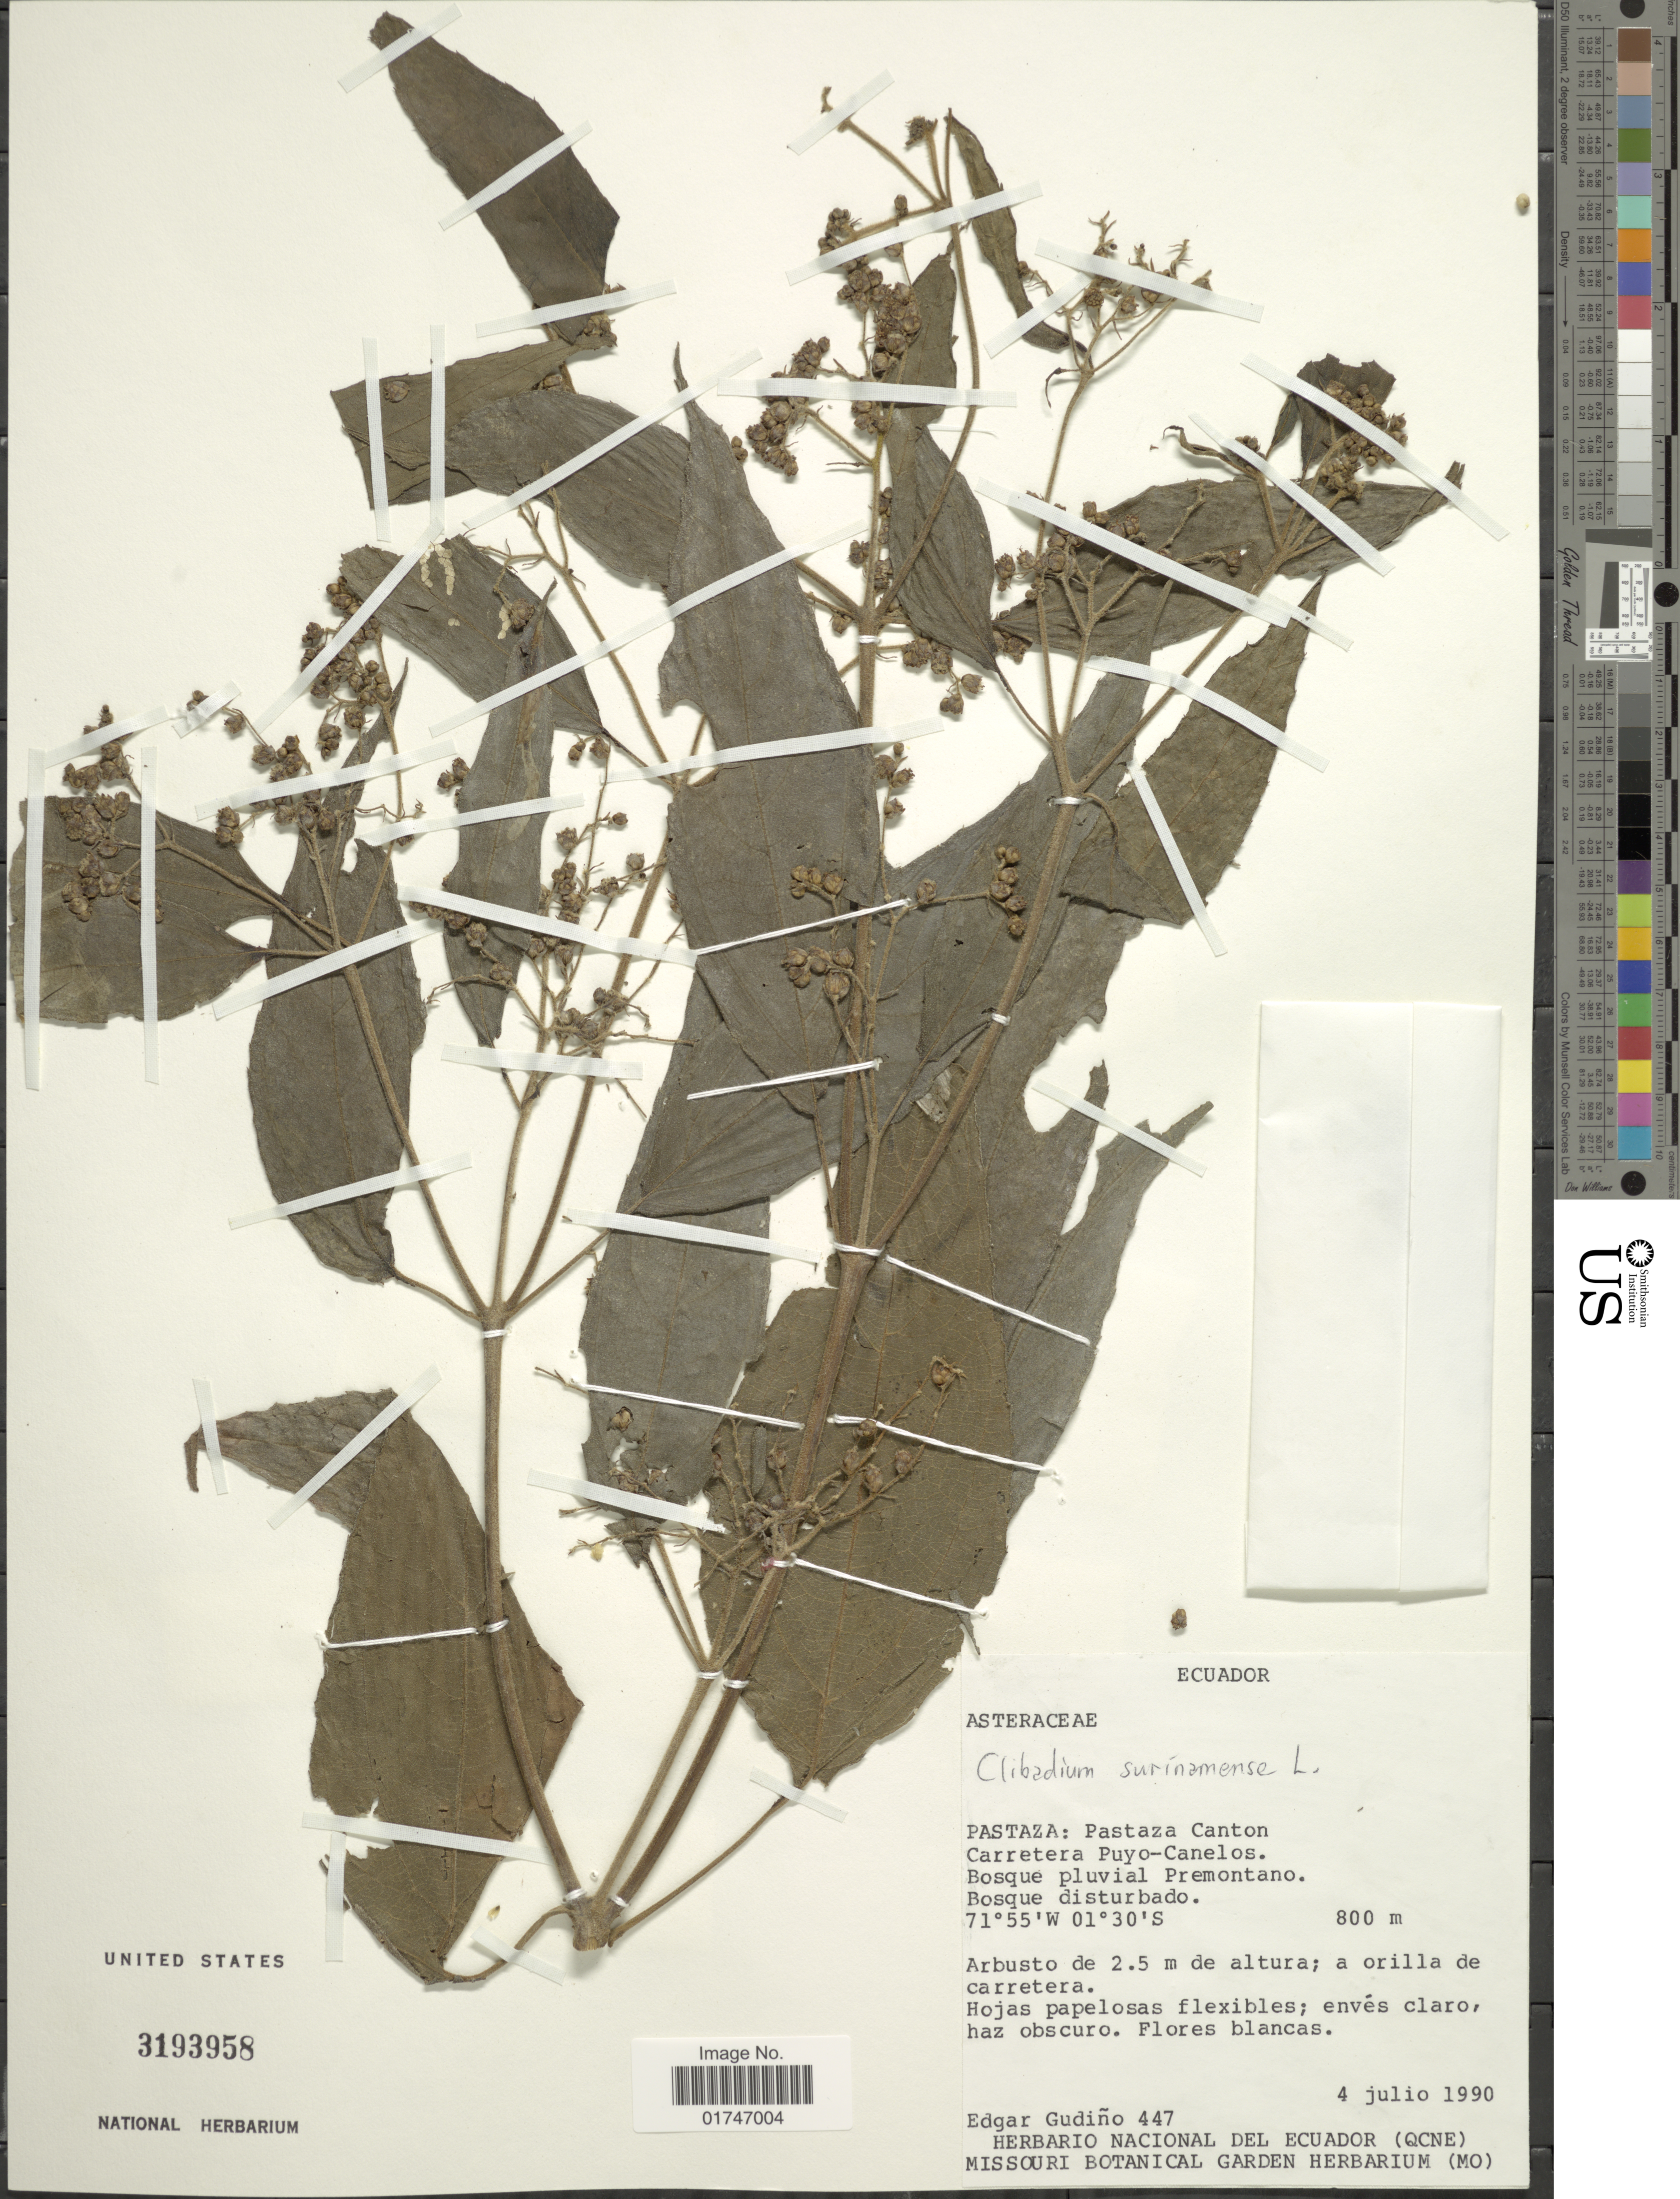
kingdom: Plantae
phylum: Tracheophyta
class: Magnoliopsida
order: Asterales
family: Asteraceae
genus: Clibadium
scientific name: Clibadium surinamense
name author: L.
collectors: E. Gudiño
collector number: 447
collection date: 1990-07-04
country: Ecuador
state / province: Pastaza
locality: Pastaza: Pastaza Canton. Carretera Puyo-Canelos. Bosque pluvial Premontano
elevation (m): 800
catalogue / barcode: US 3193958